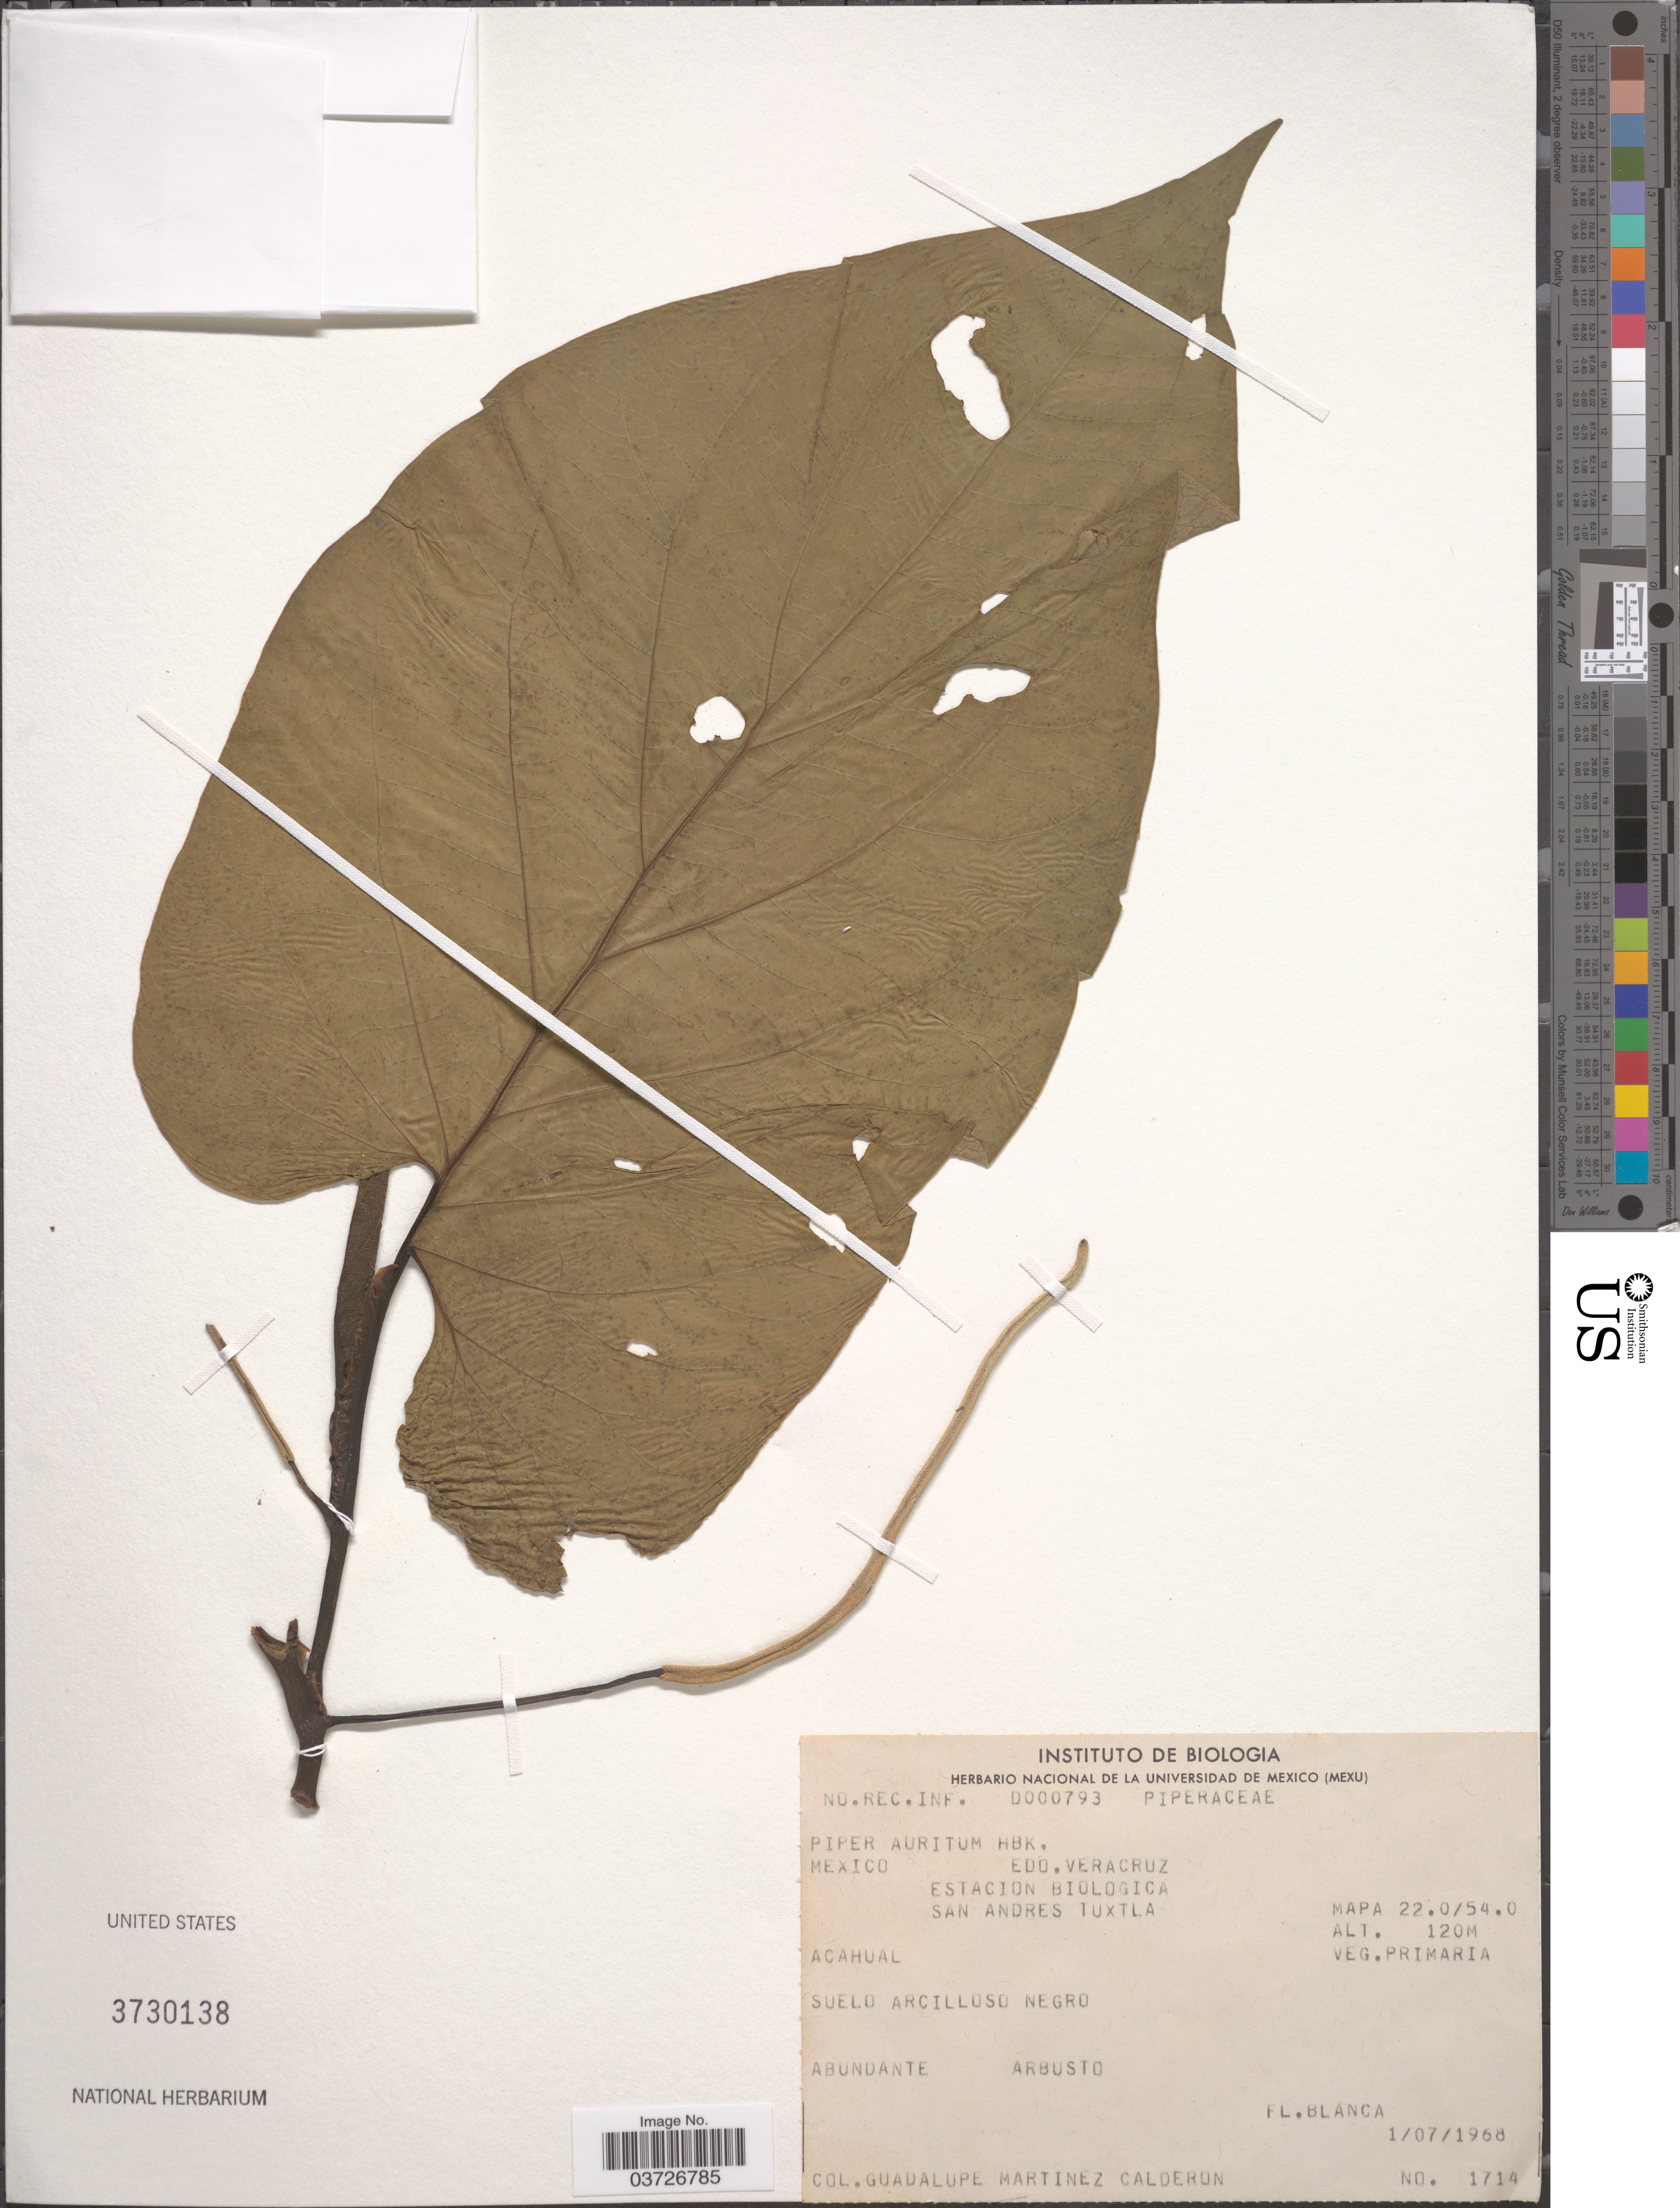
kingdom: Plantae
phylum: Tracheophyta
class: Magnoliopsida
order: Piperales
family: Piperaceae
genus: Piper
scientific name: Piper auritum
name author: Kunth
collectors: G. Martínez Calderón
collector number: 1714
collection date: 1968-07-01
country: Mexico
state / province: Veracruz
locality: Edo. Veracruz. Estacion Biologica. San Andres Tuxtla. MAPA 22.0/54.0.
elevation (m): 120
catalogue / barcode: US 3730138